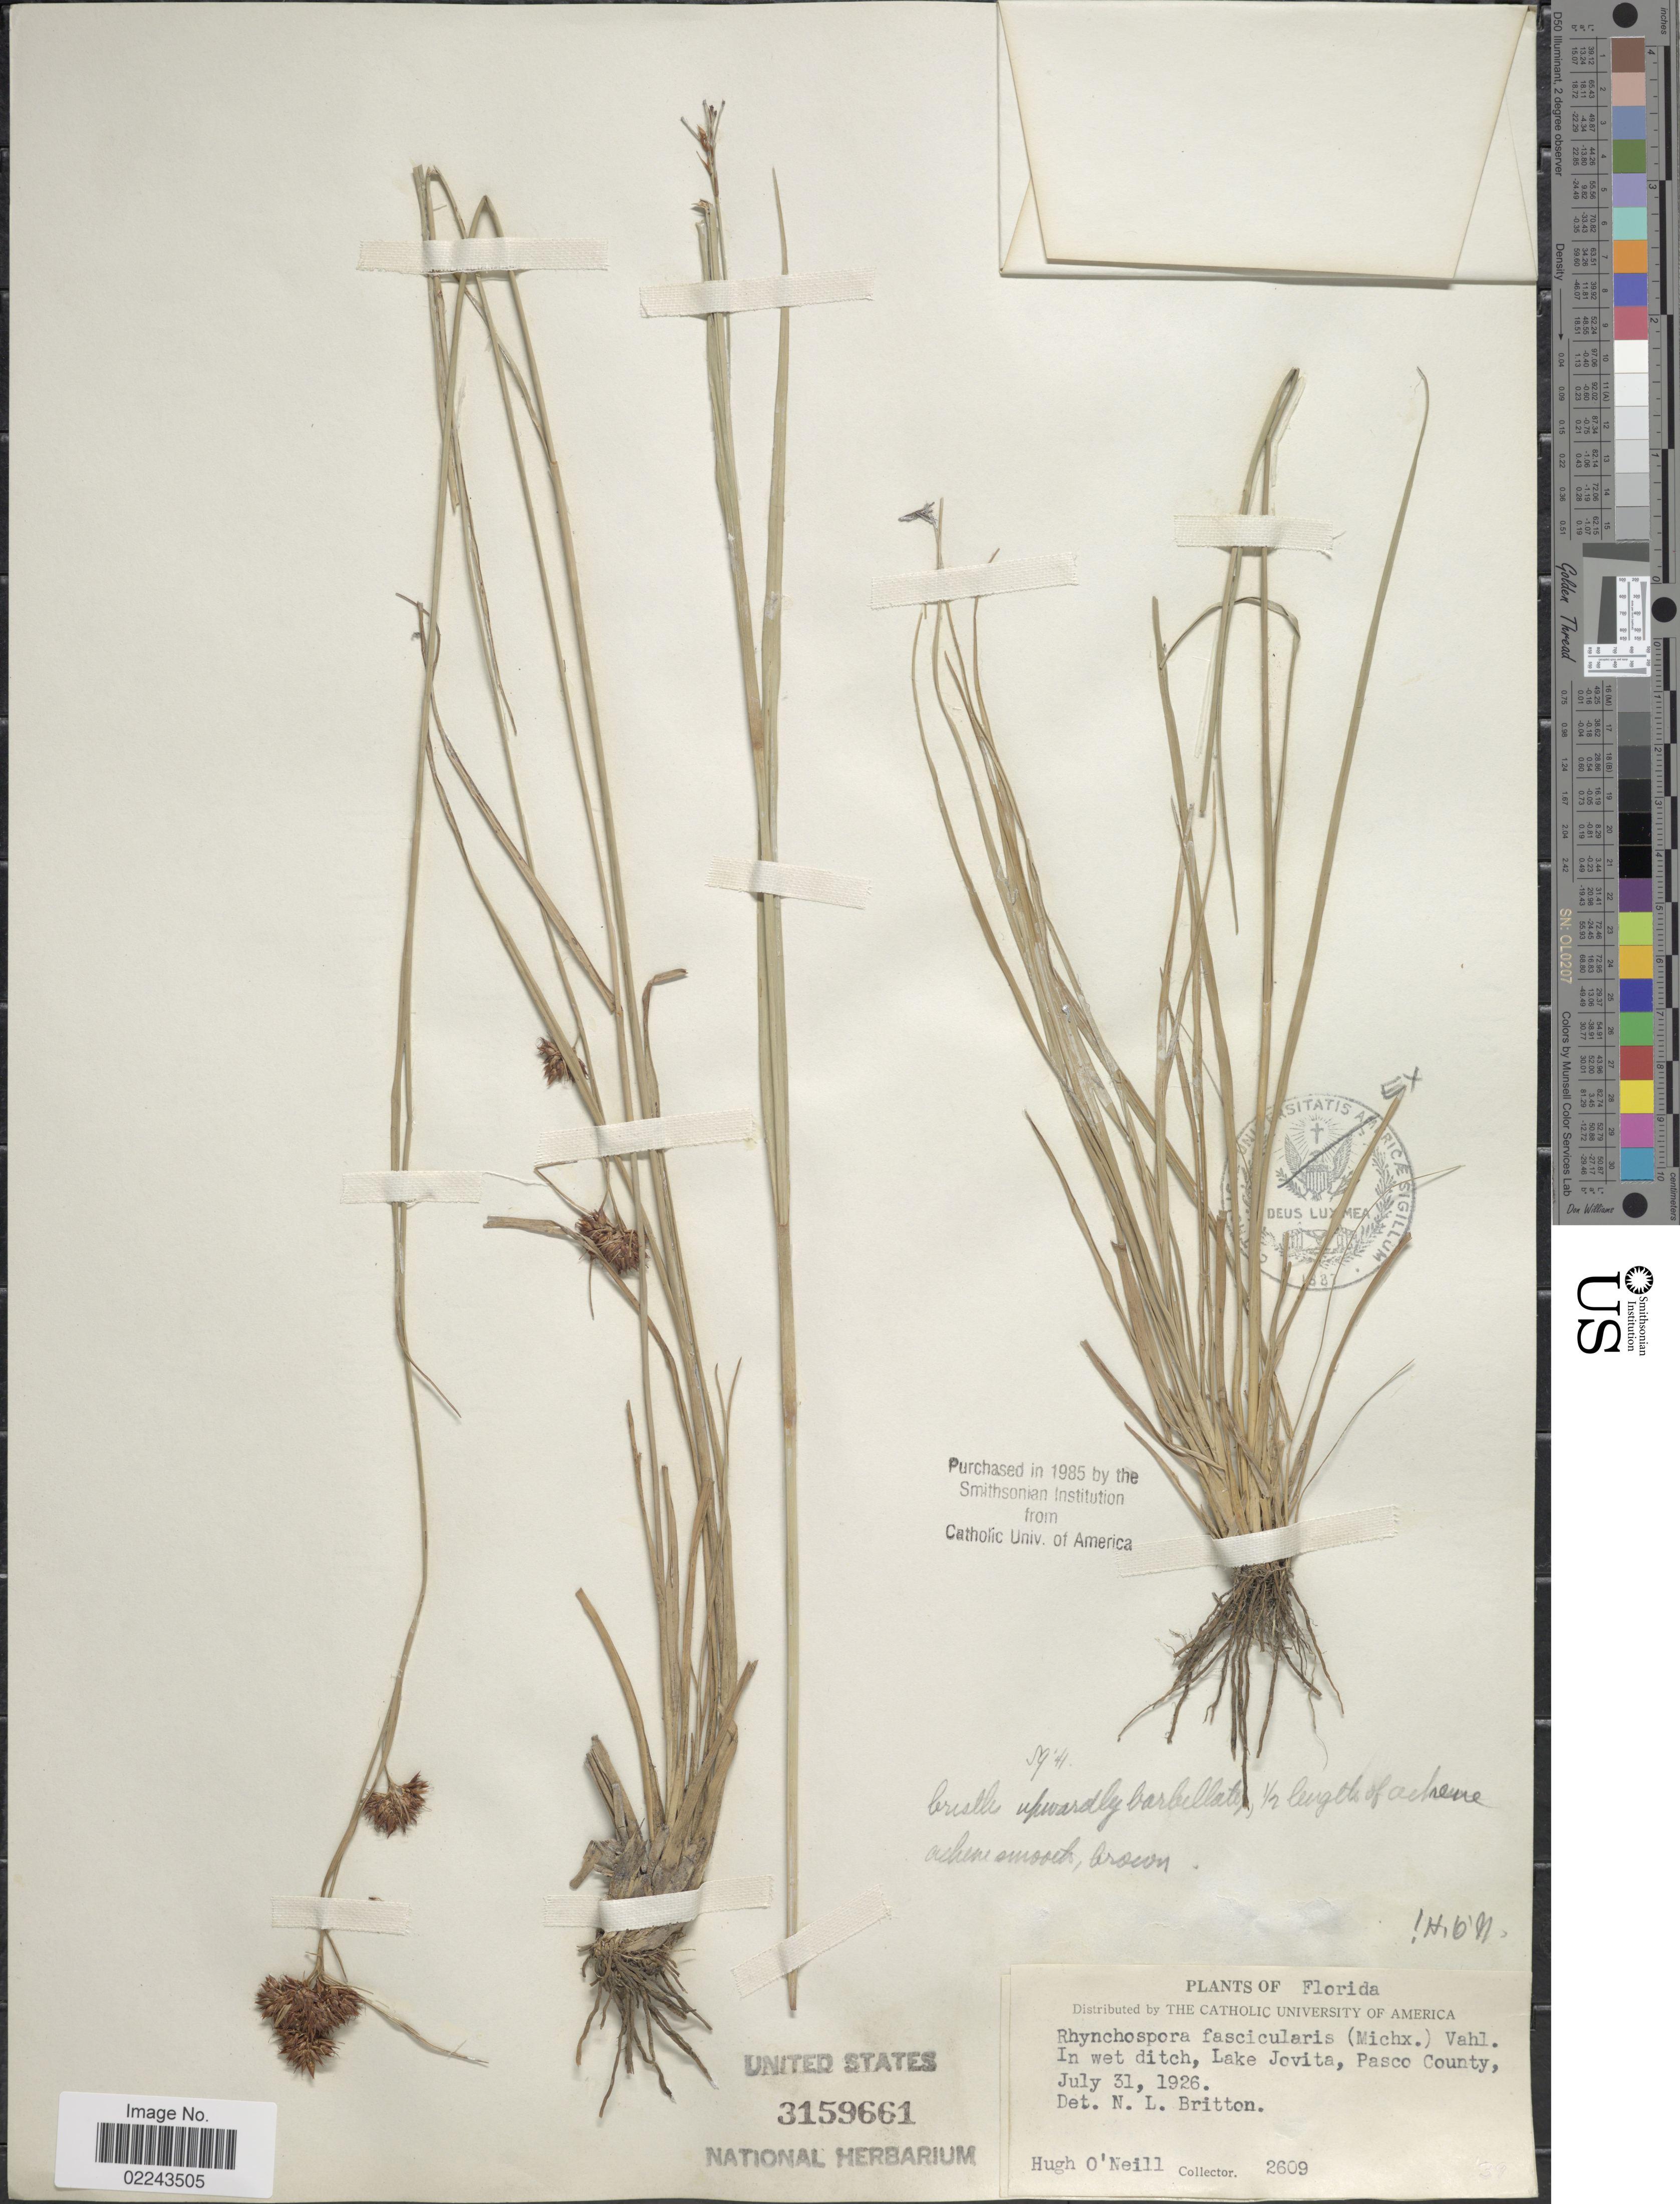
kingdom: Plantae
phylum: Tracheophyta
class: Liliopsida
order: Poales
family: Cyperaceae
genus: Rhynchospora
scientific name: Rhynchospora fascicularis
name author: (Michx.) Vahl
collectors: H. O'Neill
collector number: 2609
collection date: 1926-07-31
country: United States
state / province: Florida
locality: Lake Jovita, Pasco County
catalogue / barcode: US 3159661